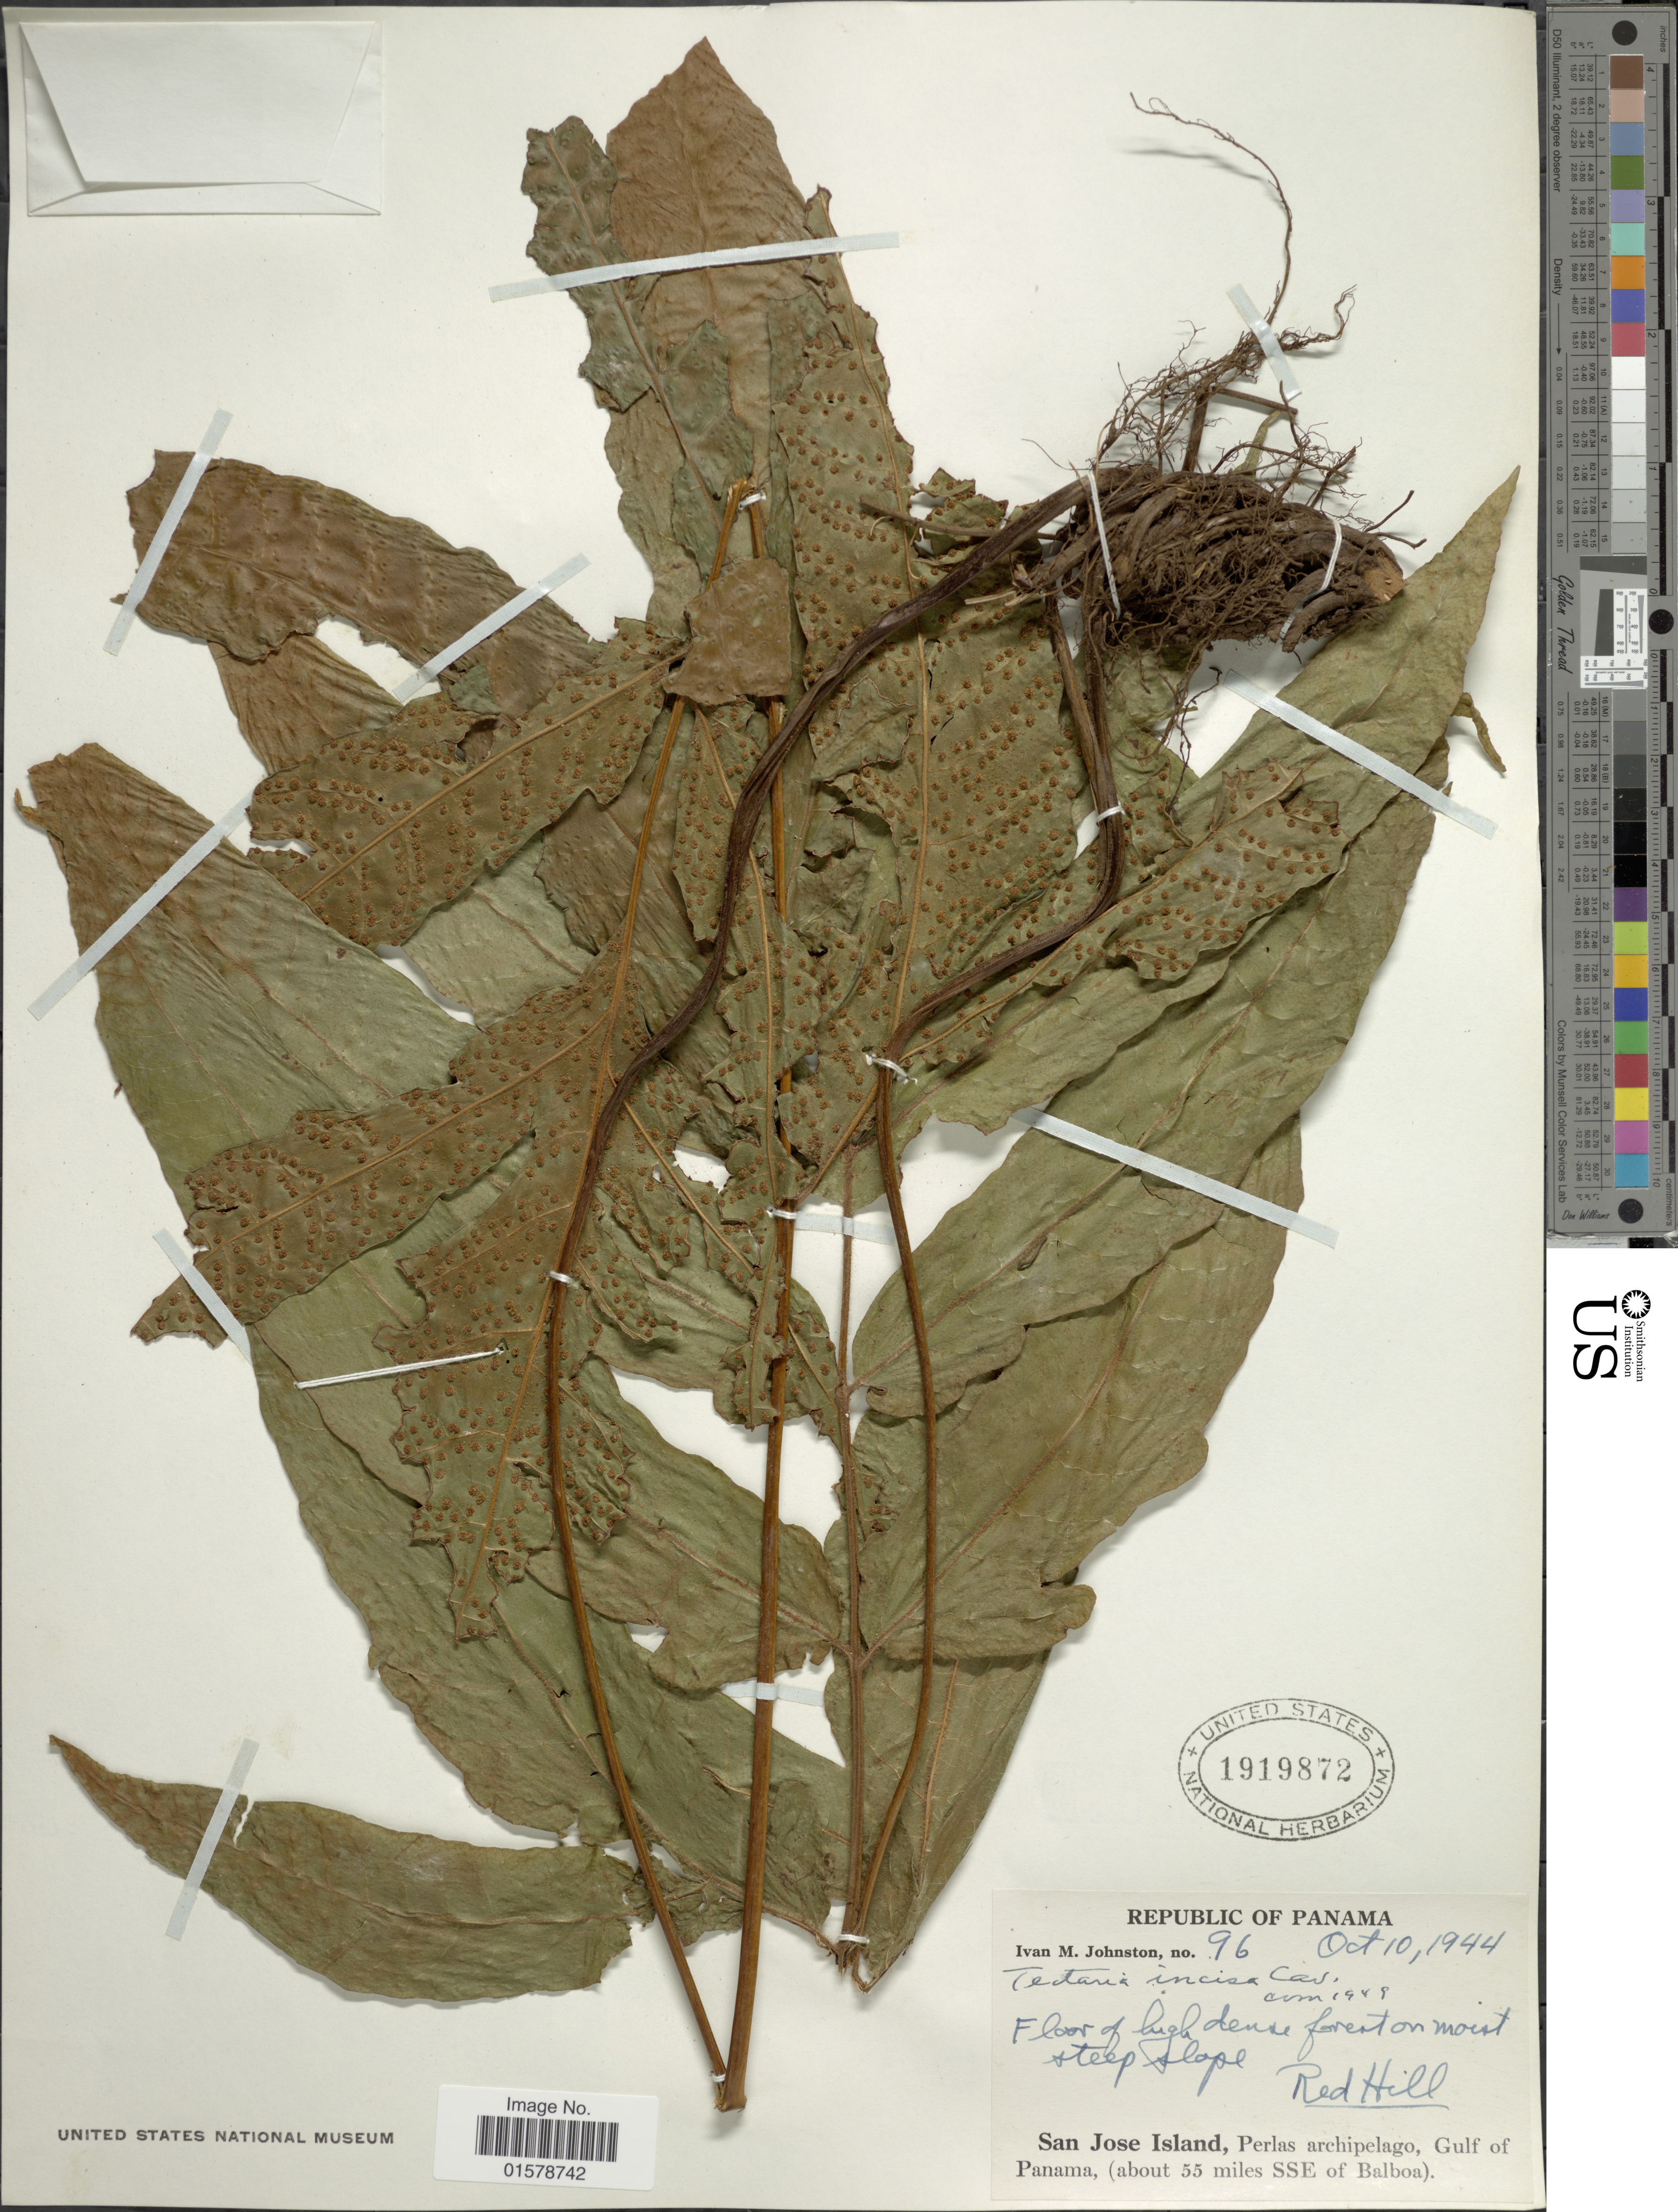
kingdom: Plantae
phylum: Tracheophyta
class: Polypodiopsida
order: Polypodiales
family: Tectariaceae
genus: Tectaria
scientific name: Tectaria pilosa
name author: (Fée) Maxon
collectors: I.M. Johnston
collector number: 96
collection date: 1944-10-10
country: Panama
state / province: Panamá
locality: Republic of Panama, Frool or high dense forest on moist steep slope, Red Hill. San Jose Island, Perlas archipelago, Gulf of Panama (about 55 miles SSE of Balboa)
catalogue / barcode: US 1919872